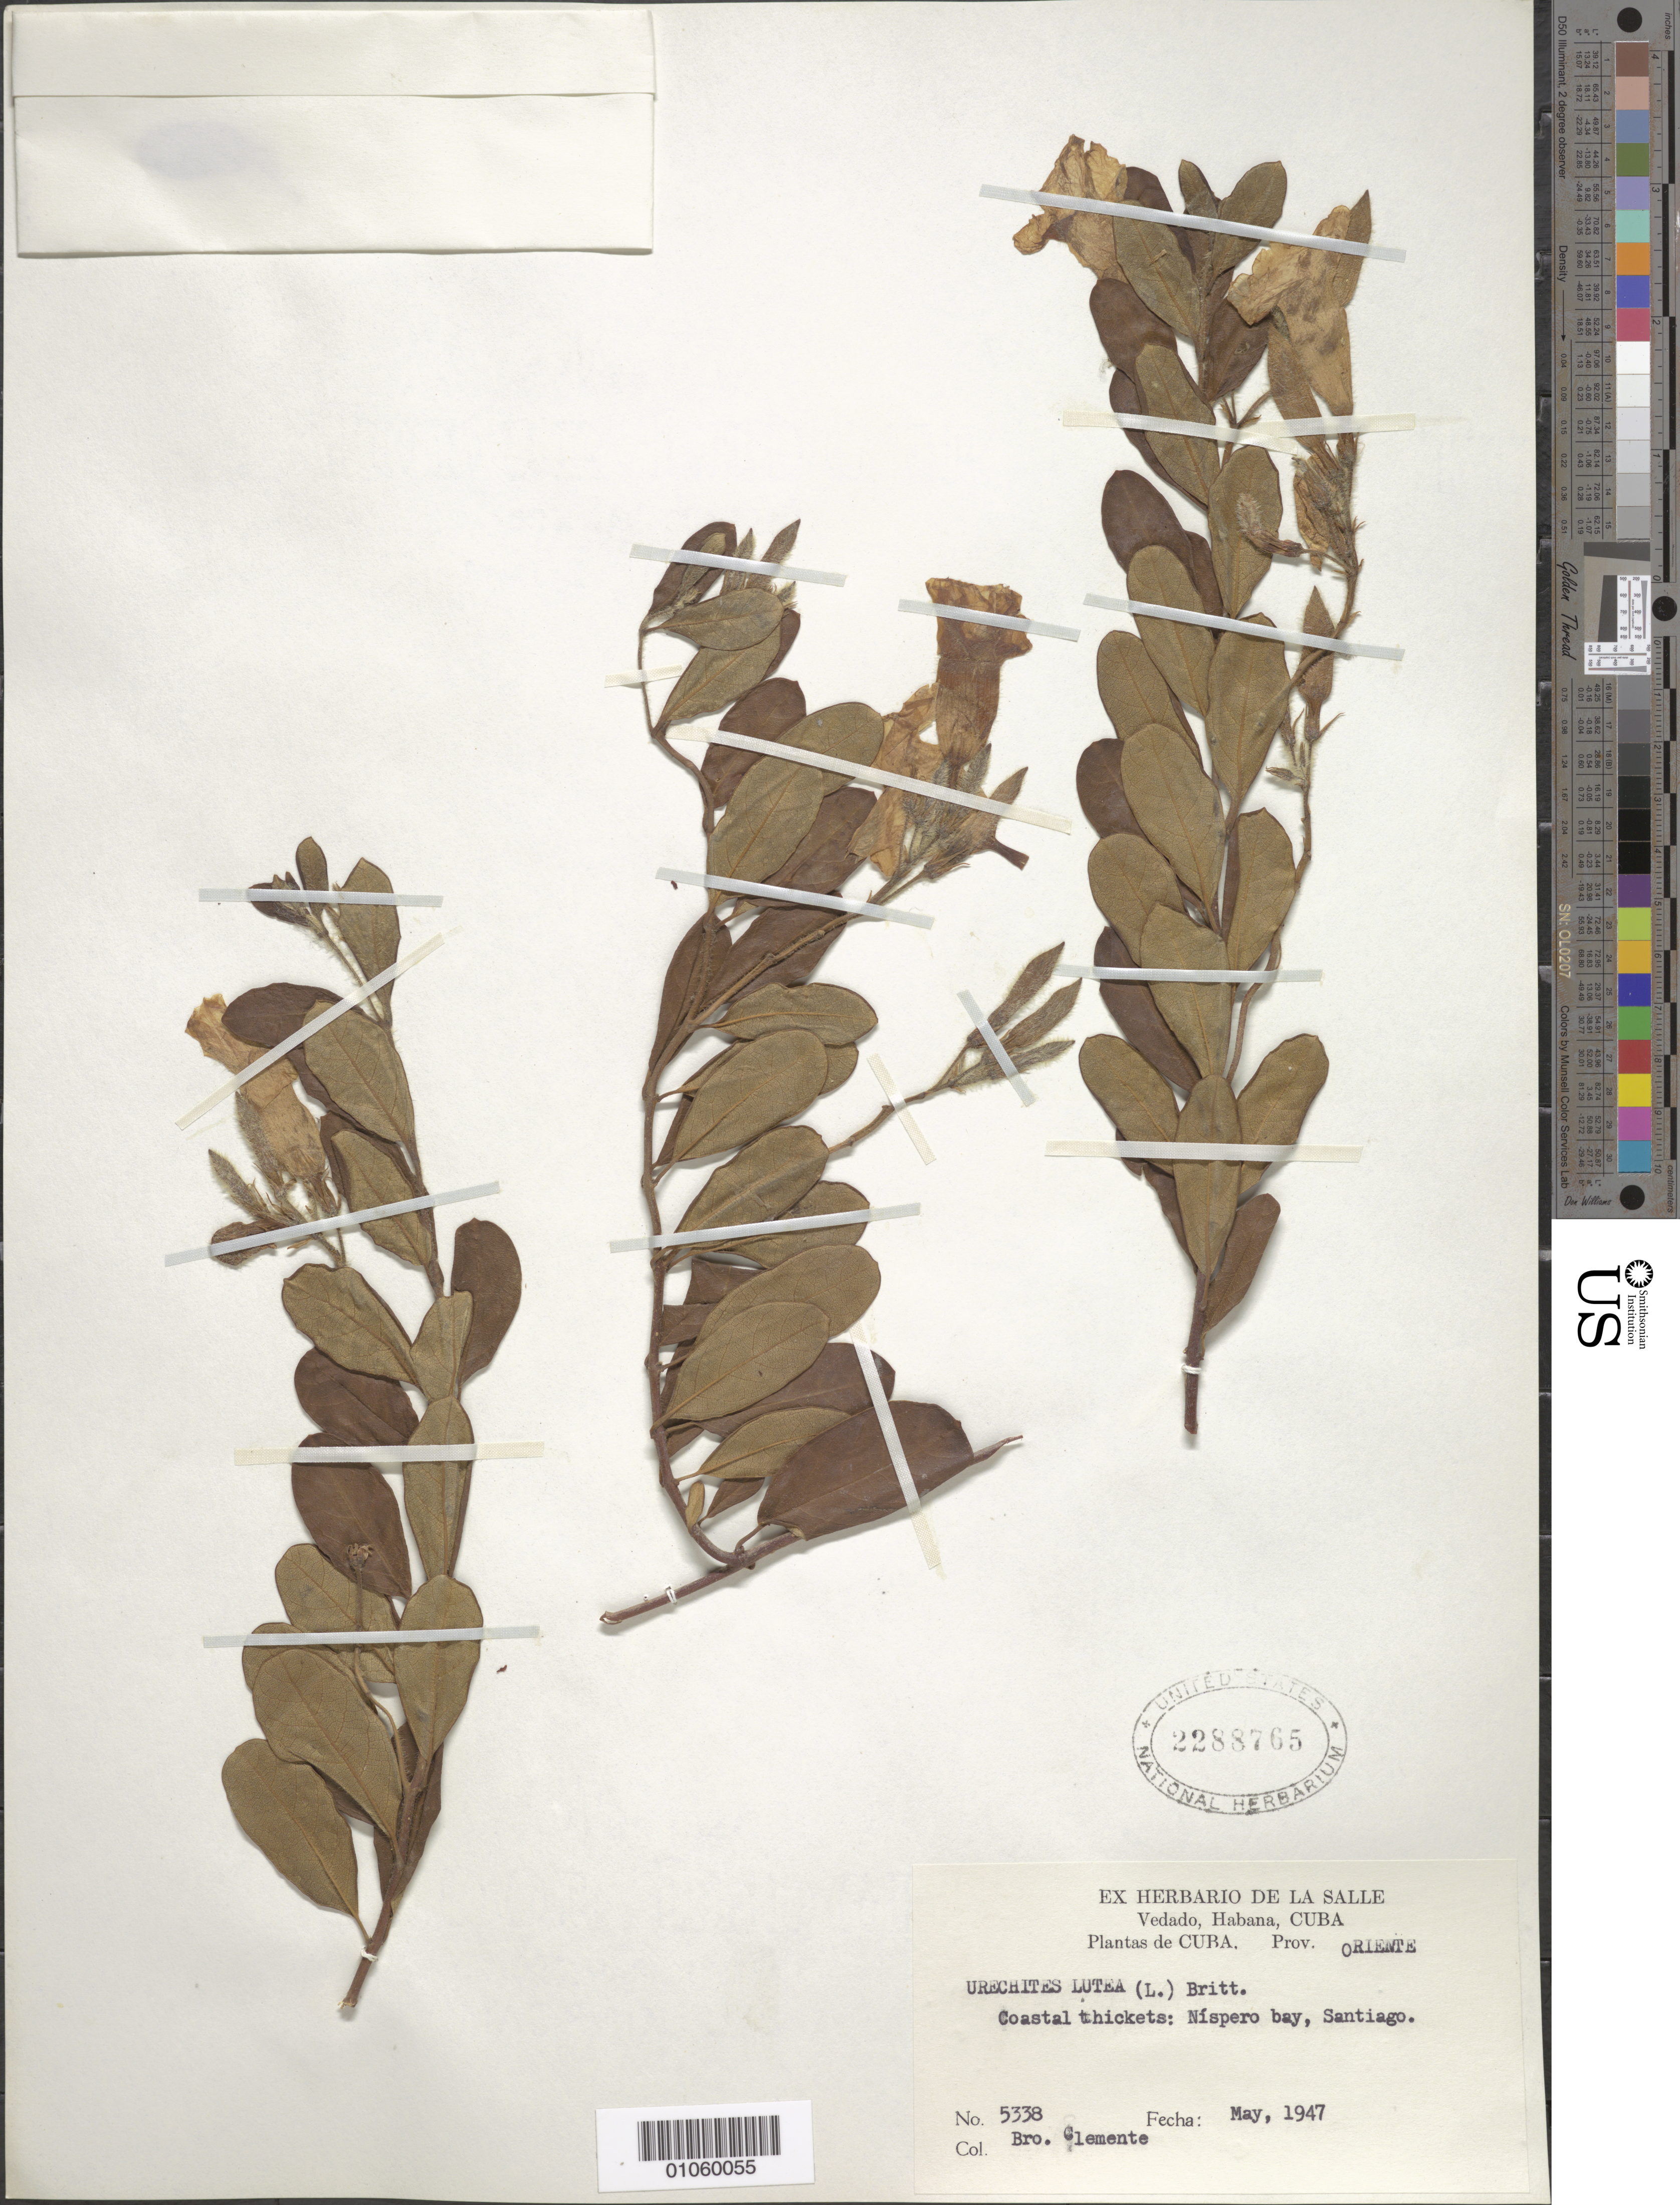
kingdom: Plantae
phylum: Tracheophyta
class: Magnoliopsida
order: Gentianales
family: Apocynaceae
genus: Urechites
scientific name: Urechites lutea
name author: (L.) Britton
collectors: Bro. Clemente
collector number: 5338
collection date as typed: May 1947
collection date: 1947-05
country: Cuba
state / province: Santiago de Cuba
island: Cuba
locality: Bahía Níspero, Santiago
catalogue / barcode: US 2288765